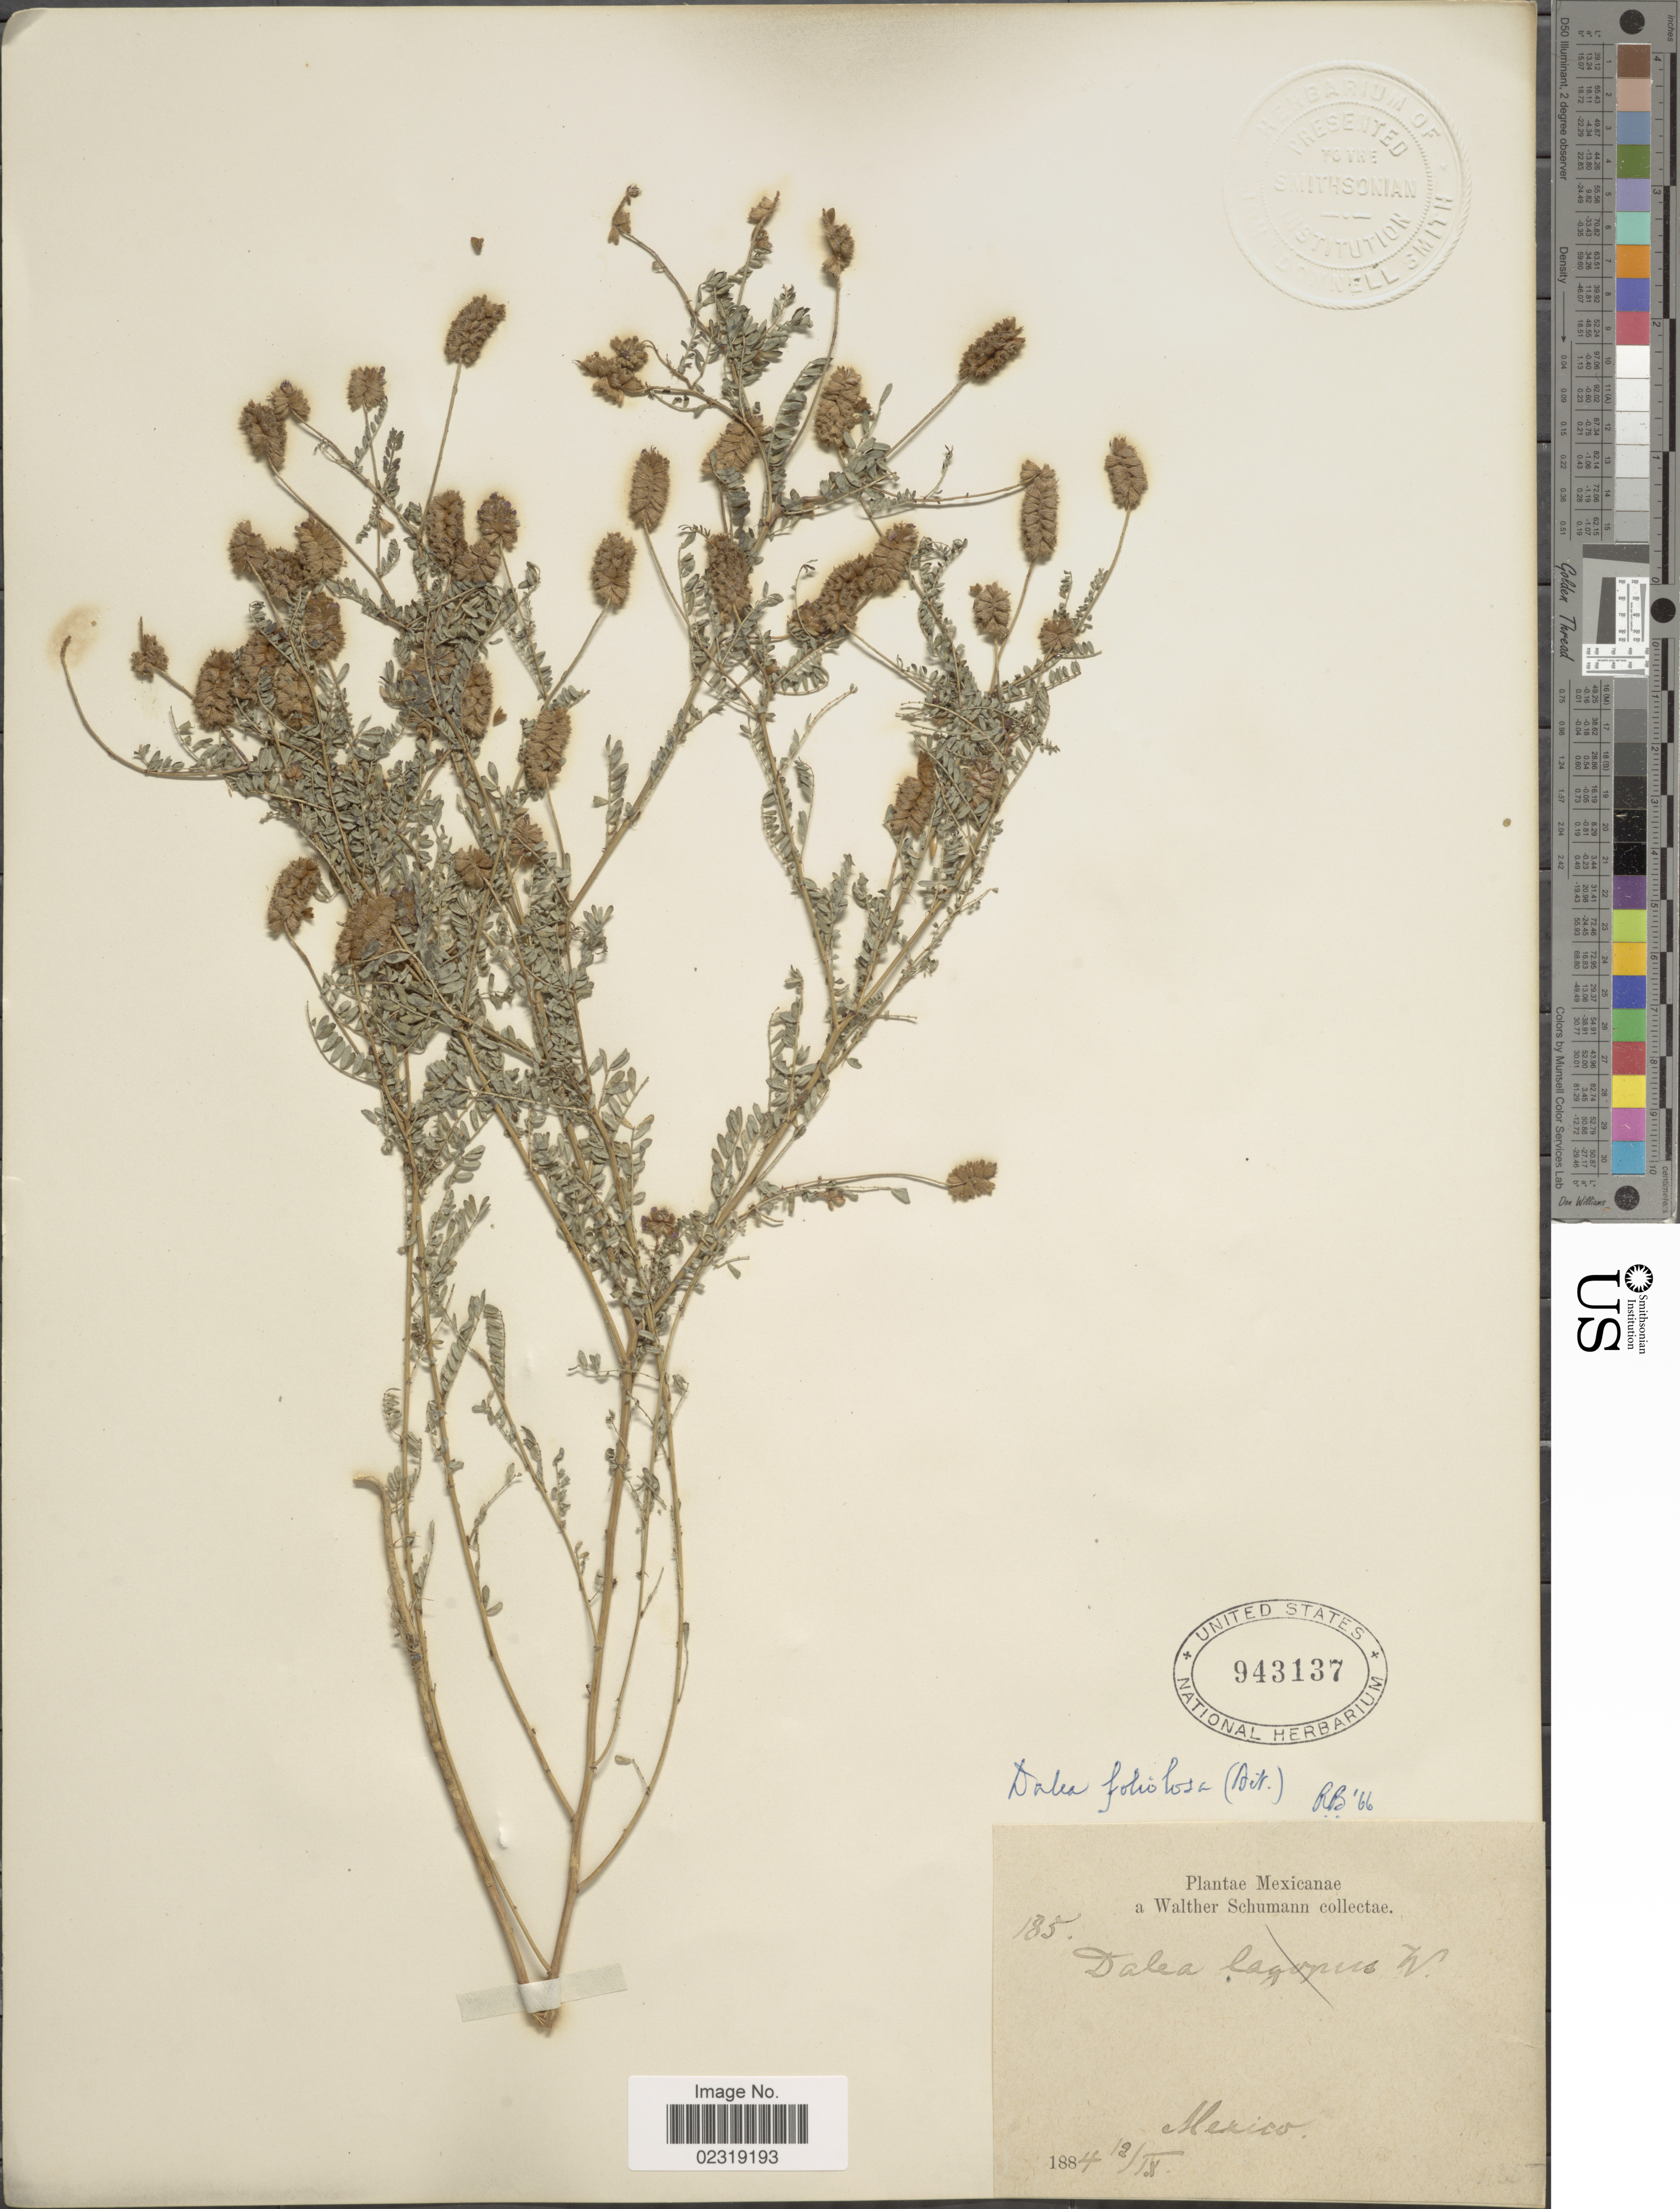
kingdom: Plantae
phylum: Tracheophyta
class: Magnoliopsida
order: Fabales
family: Fabaceae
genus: Dalea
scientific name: Dalea foliolosa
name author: (Aiton) Barneby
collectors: W. Schumann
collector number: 185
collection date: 1884-09-12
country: Mexico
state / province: México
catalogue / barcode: US 943137